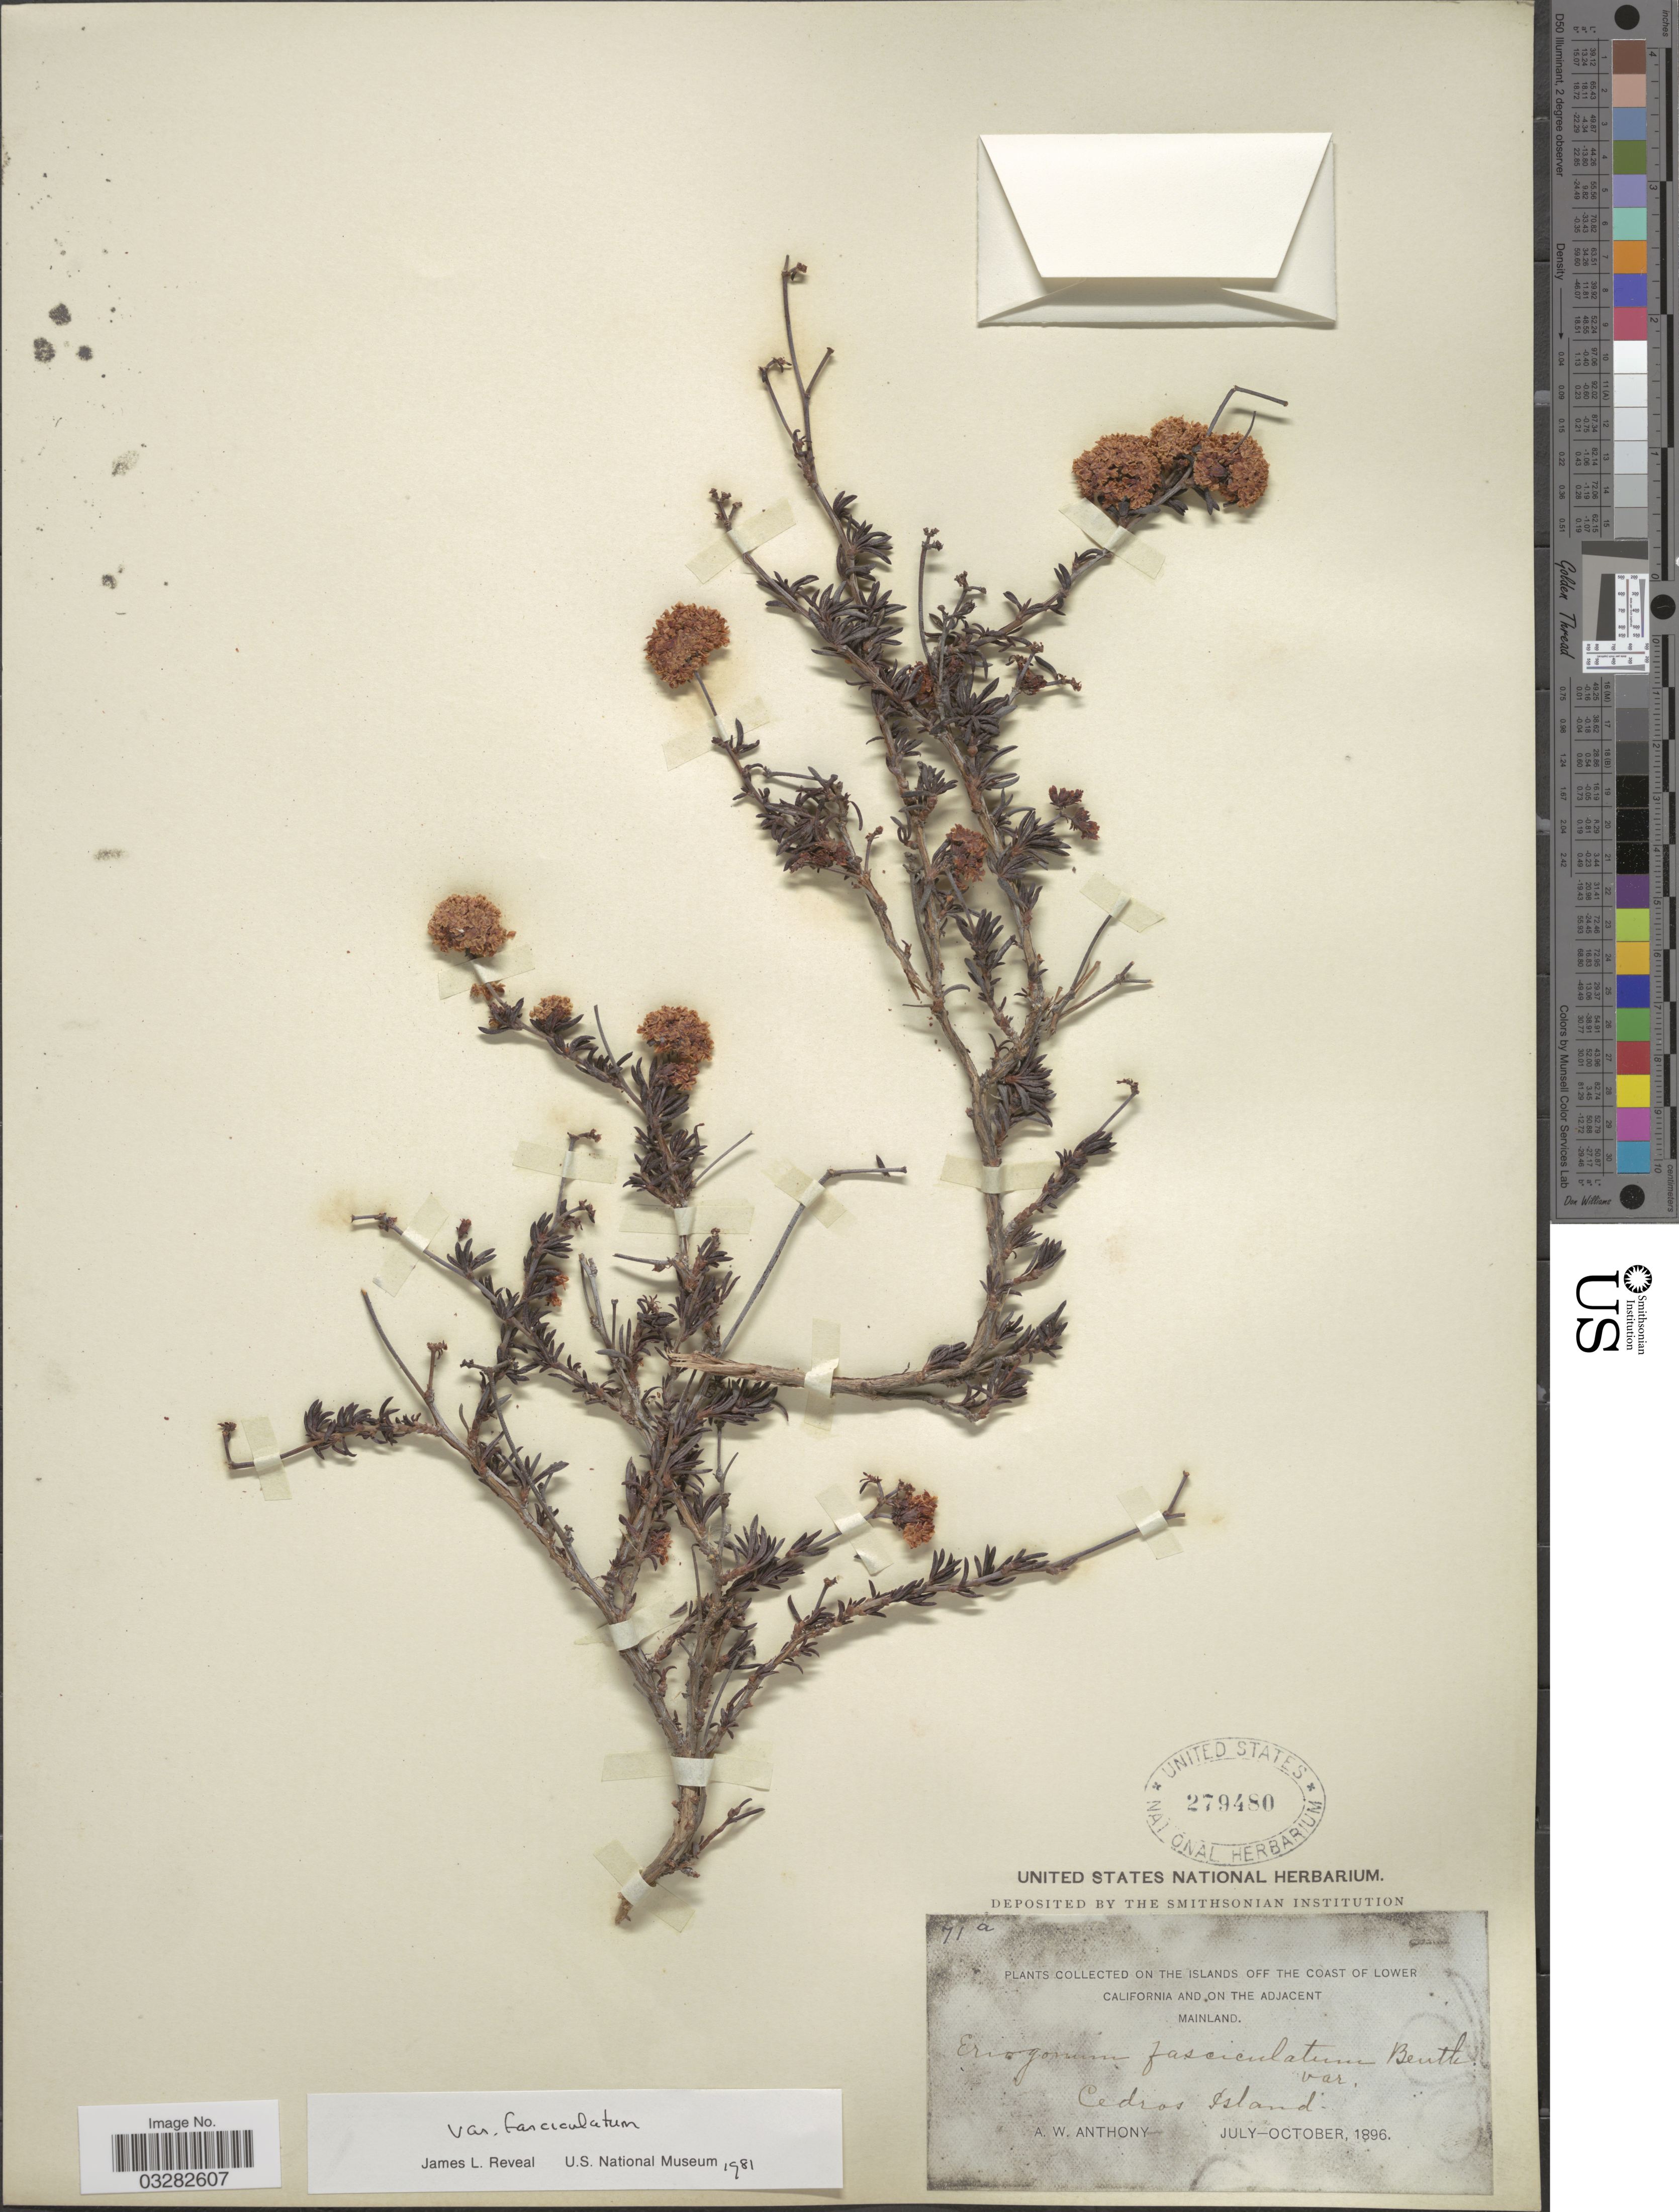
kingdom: Plantae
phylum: Tracheophyta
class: Magnoliopsida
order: Caryophyllales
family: Polygonaceae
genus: Eriogonum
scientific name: Eriogonum fasciculatum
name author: Benth.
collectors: A. W. Anthony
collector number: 71a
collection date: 1896-07/1896-10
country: Mexico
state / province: Baja California Norte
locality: On the Islands off the Coast of Lower California and on the Adjacent Mainland. Cedros Island.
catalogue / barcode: US 279480